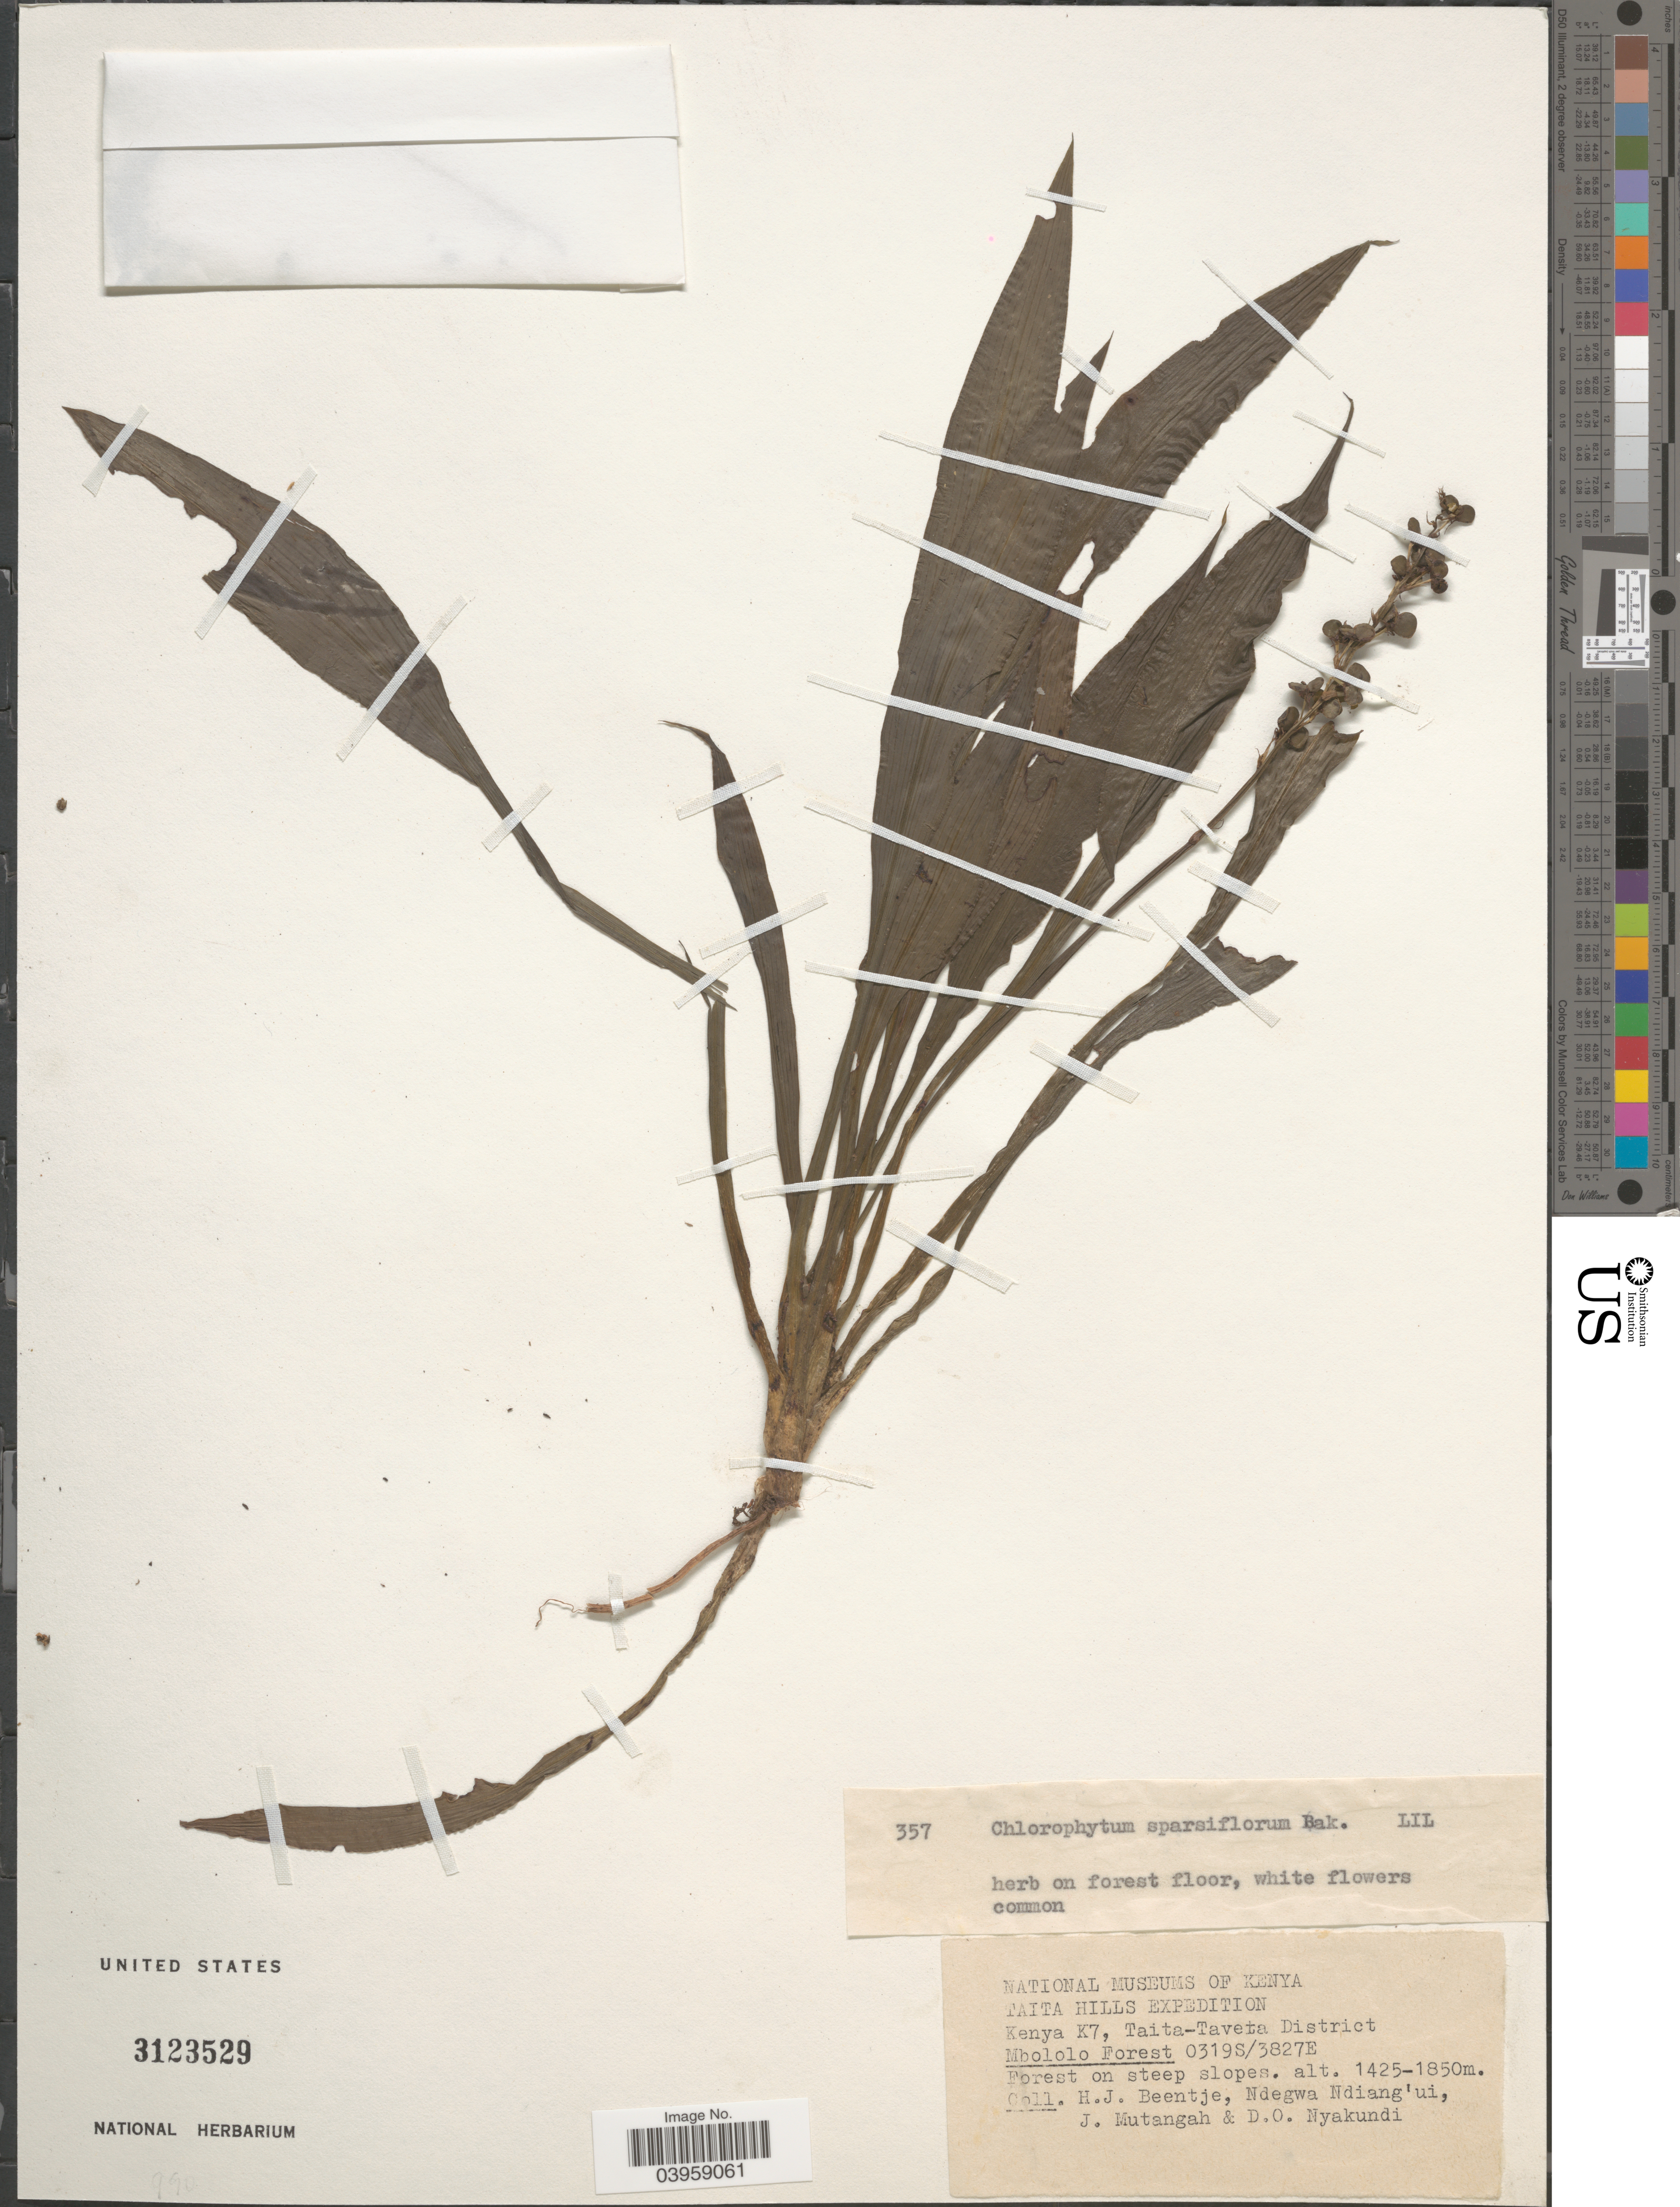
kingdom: Plantae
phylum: Tracheophyta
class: Liliopsida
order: Asparagales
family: Asparagaceae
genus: Chlorophytum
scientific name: Chlorophytum sparsiflorum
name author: Baker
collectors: H. J. Beentje, Ndegwa Ndiang'ui, J. Mutangah & D. Nyakundi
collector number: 357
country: Kenya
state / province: Taita Taveta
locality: Kenya K7, Taita-Taveta District. Mbololo Forest.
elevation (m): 1425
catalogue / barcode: US 3123529